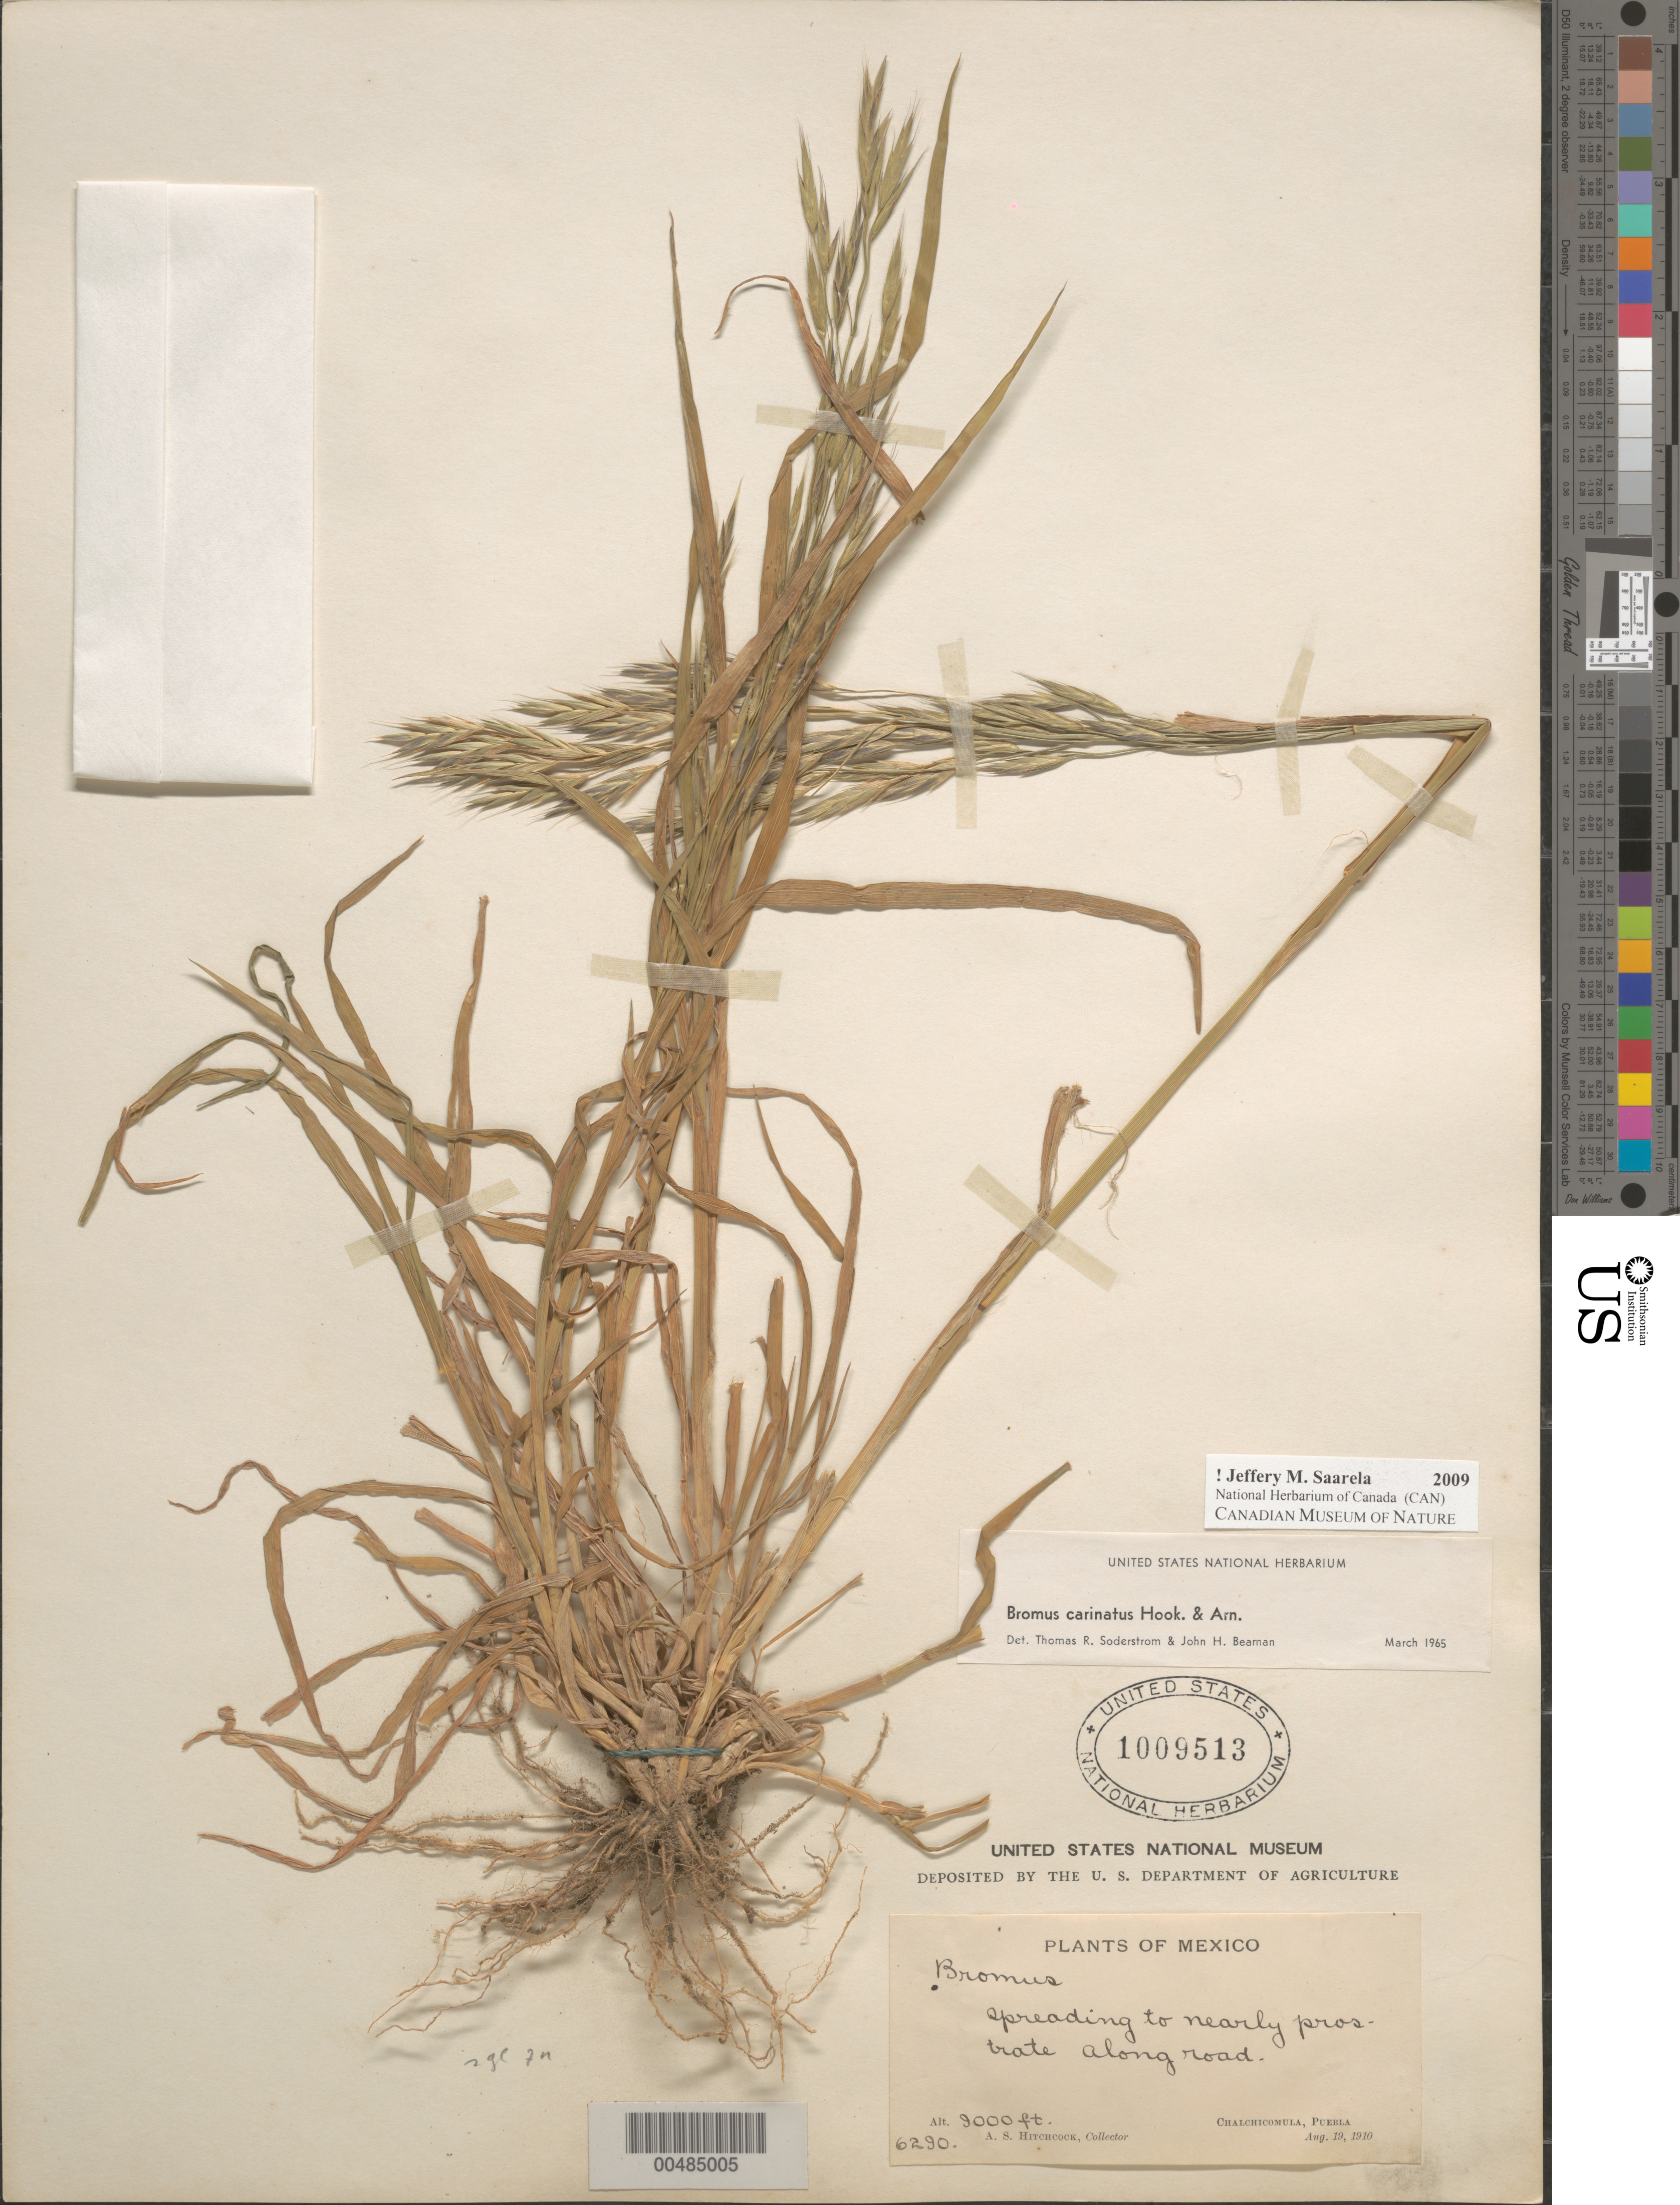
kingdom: Plantae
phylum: Tracheophyta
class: Liliopsida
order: Poales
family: Poaceae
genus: Bromus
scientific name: Bromus carinatus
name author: Hook. & Arn.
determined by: Soderstrom, T. R.; Beaman, J. H.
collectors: A. S. Hitchcock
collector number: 6290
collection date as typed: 19 Aug 1910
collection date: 1910-08-19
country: Mexico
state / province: Puebla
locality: Chalchicomula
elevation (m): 2743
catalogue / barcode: US 1009513